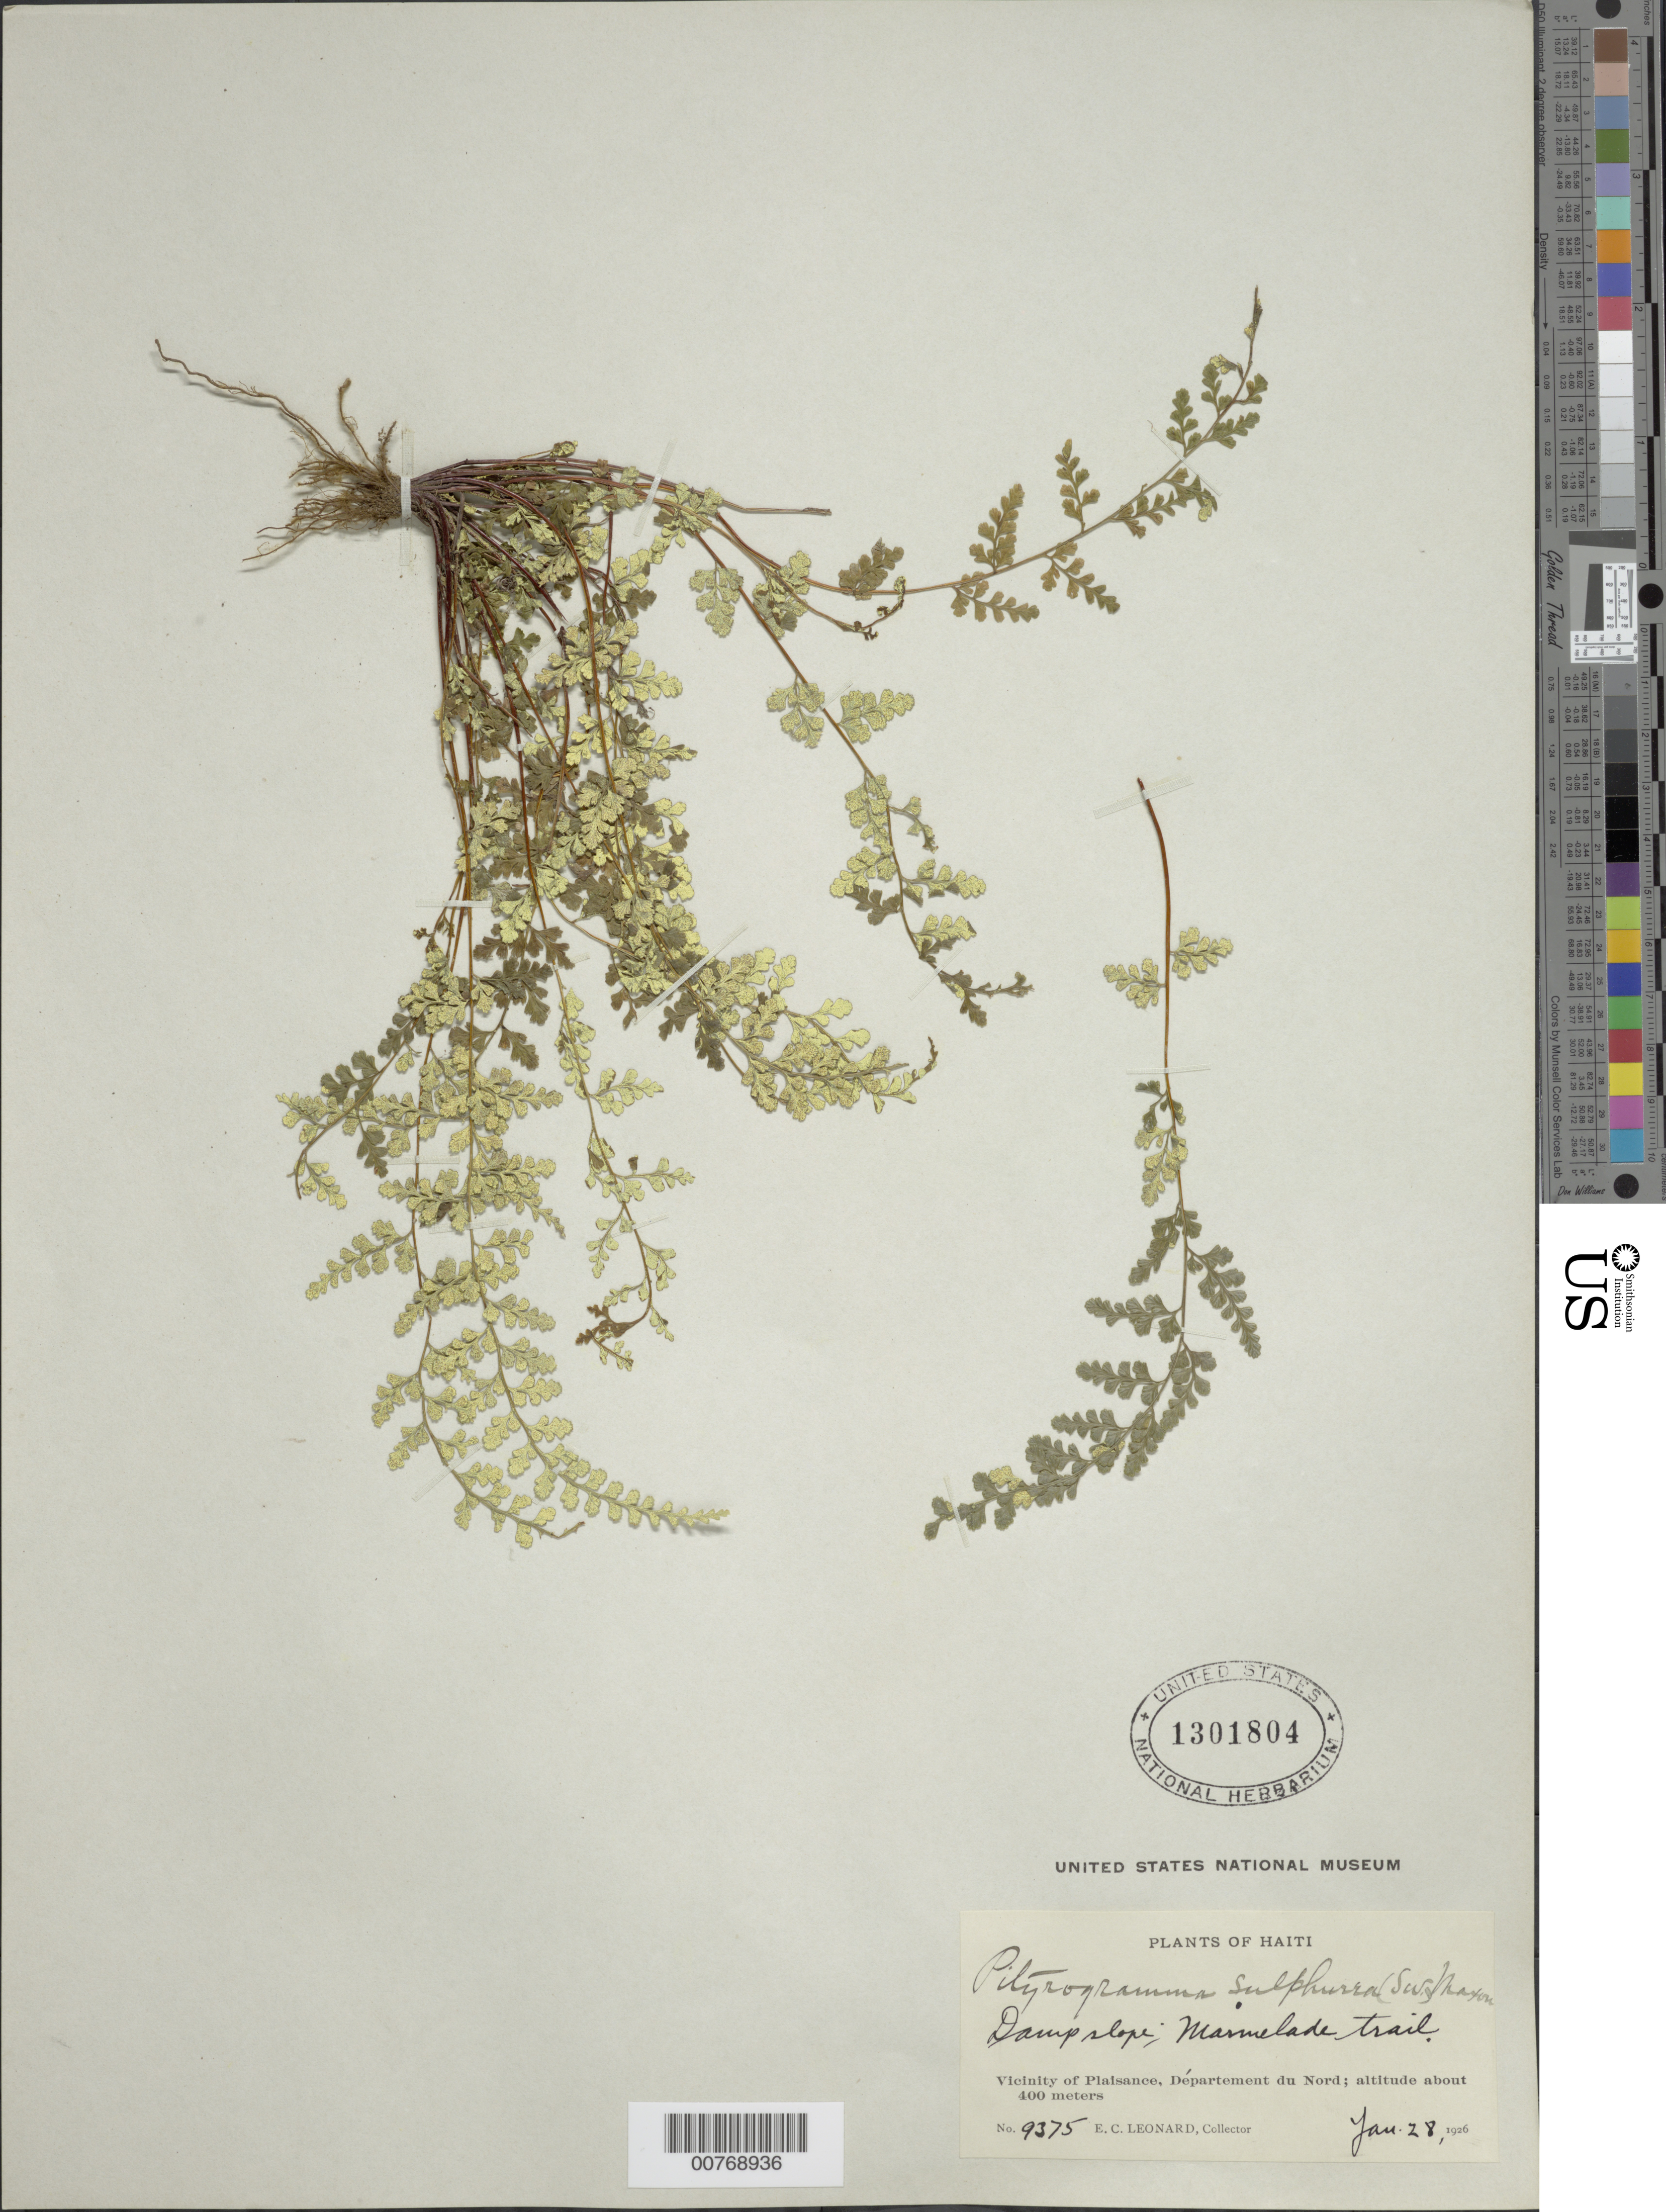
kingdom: Plantae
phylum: Tracheophyta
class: Polypodiopsida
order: Polypodiales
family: Pteridaceae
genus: Pityrogramma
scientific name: Pityrogramma sulphurea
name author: (Sw.) Maxon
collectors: E. C. Leonard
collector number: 9375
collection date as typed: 28 Jan 1926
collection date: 1926-01-28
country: Haiti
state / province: Nord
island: Hispaniola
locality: Vicinity of Plaisance, Departement du Nord, Marmelade trail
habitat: Damp slope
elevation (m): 400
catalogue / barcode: US 1301804